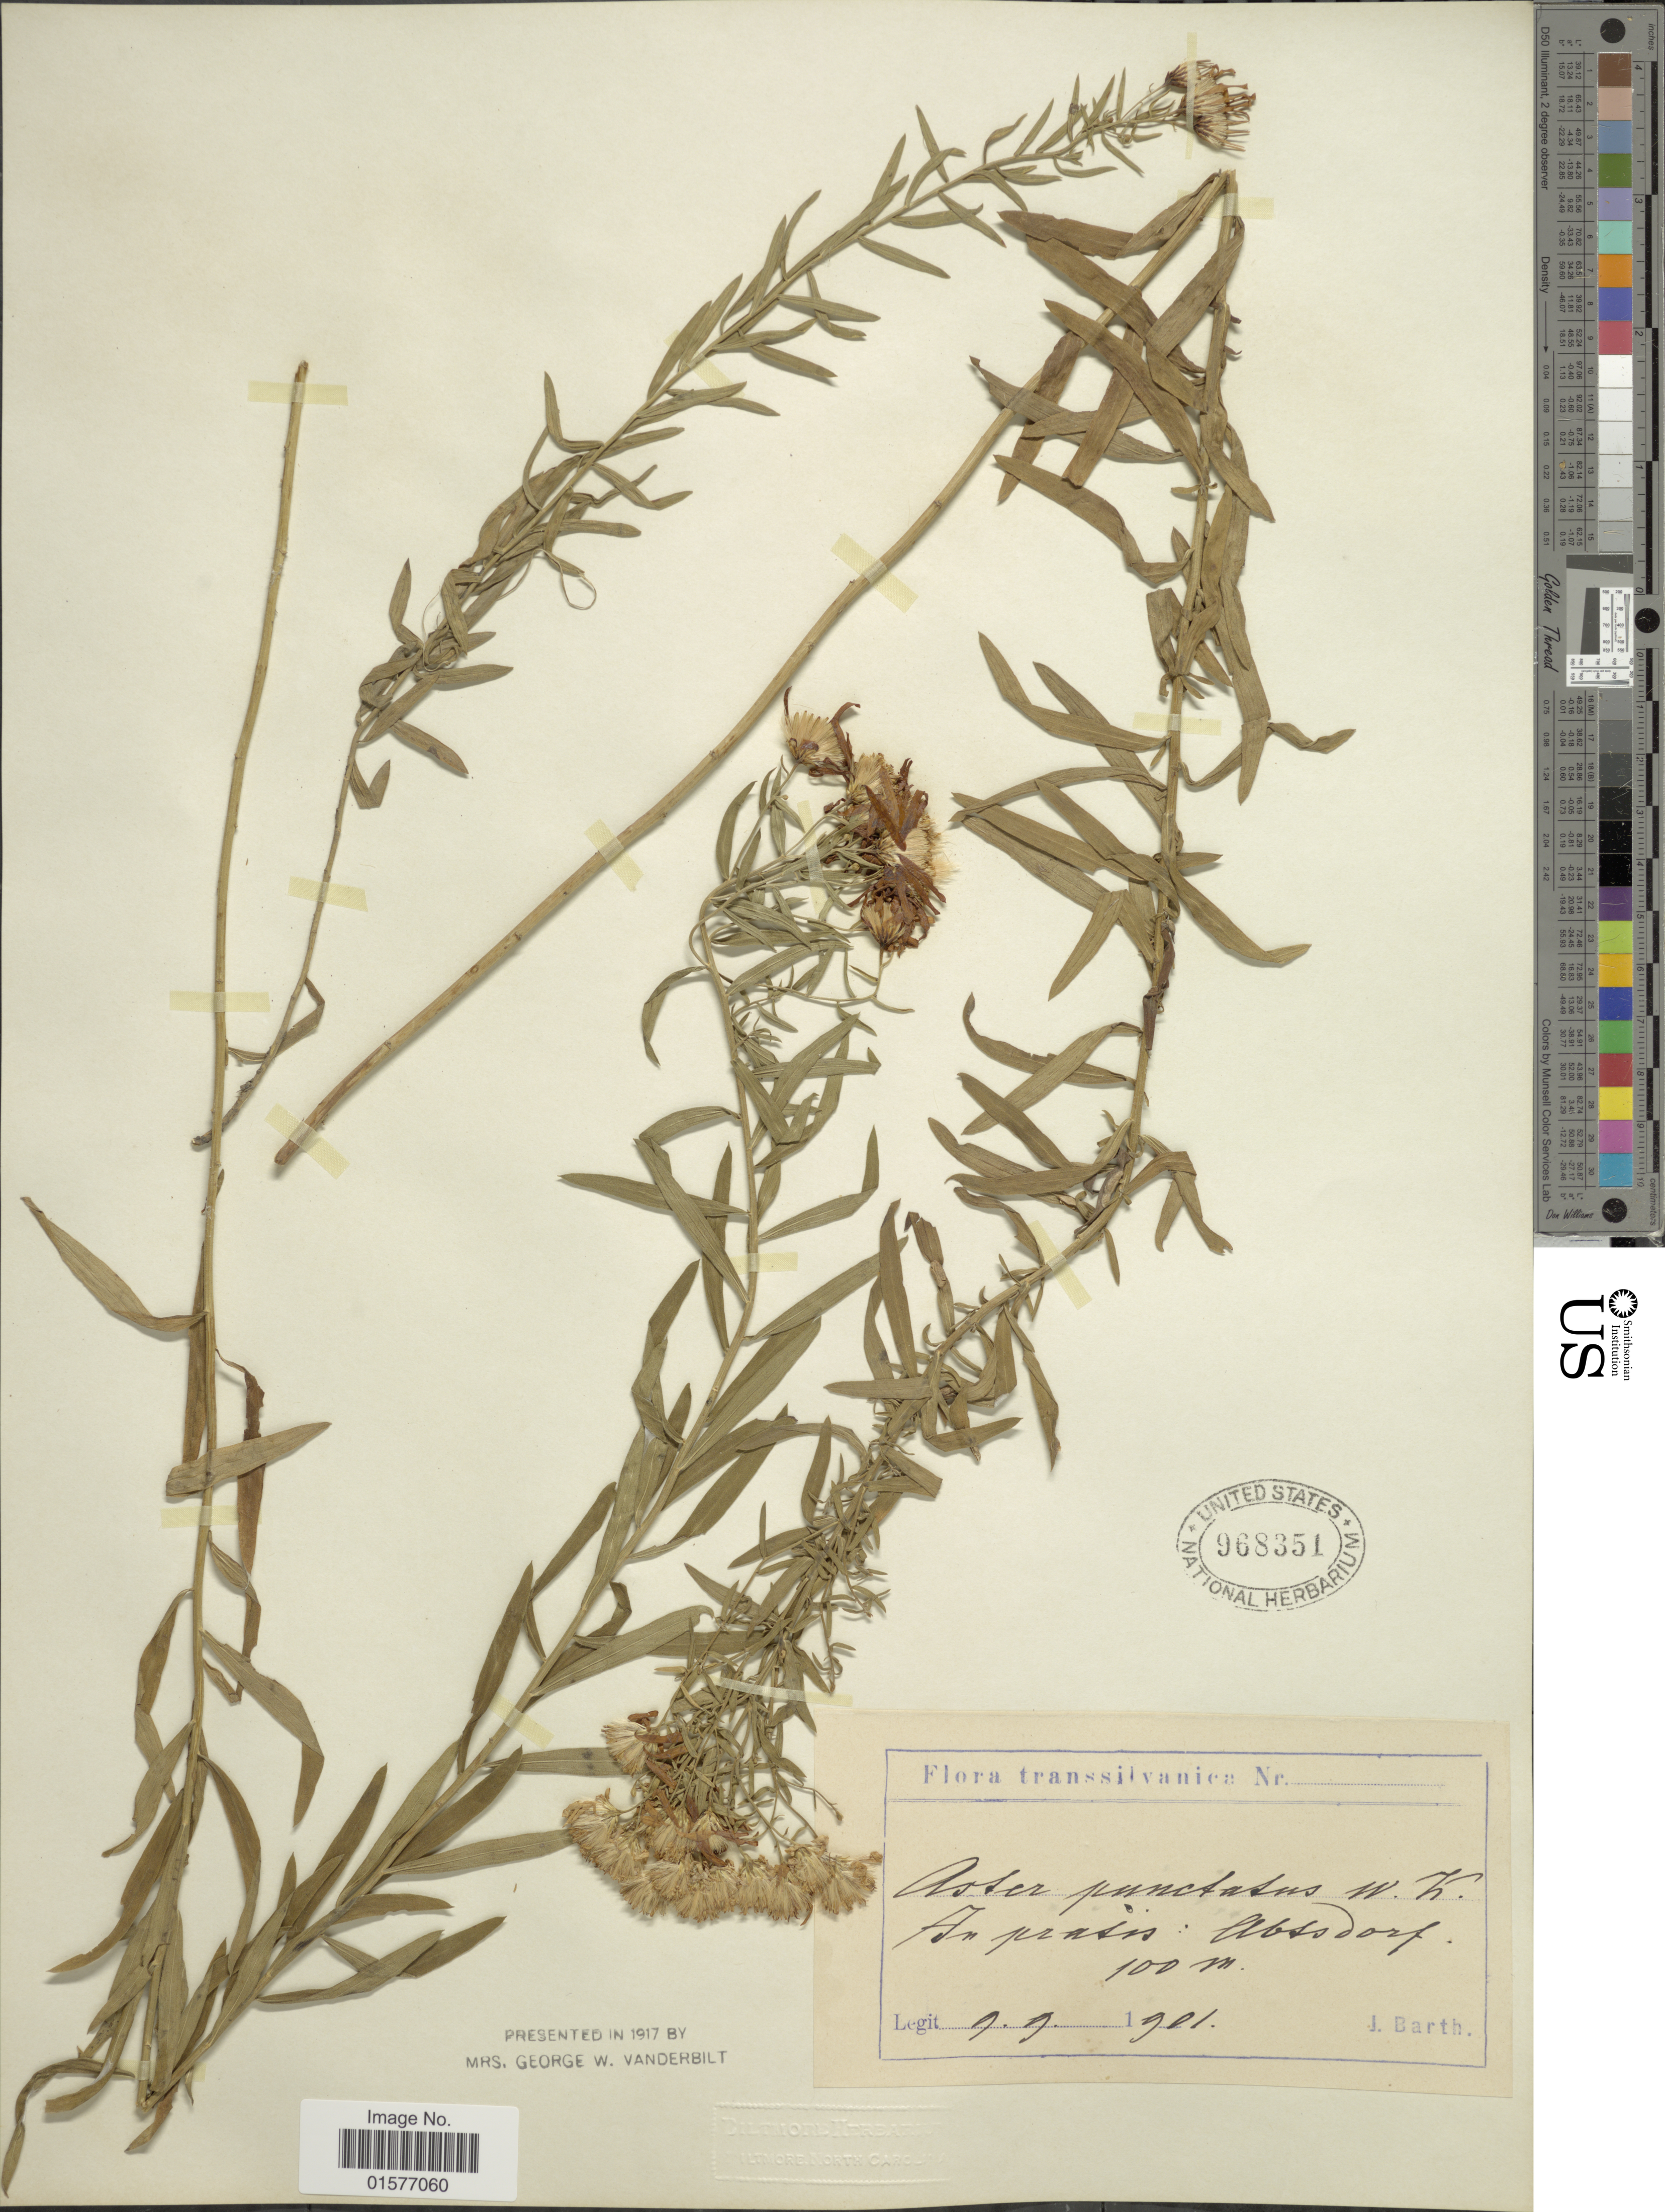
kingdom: Plantae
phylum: Tracheophyta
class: Magnoliopsida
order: Asterales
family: Asteraceae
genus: Linosyris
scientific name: Linosyris punctata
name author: (Moench) DC.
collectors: J. Barth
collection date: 1901-09-09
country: Germany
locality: In prasis, Abtsdorf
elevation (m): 100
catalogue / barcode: US 968351